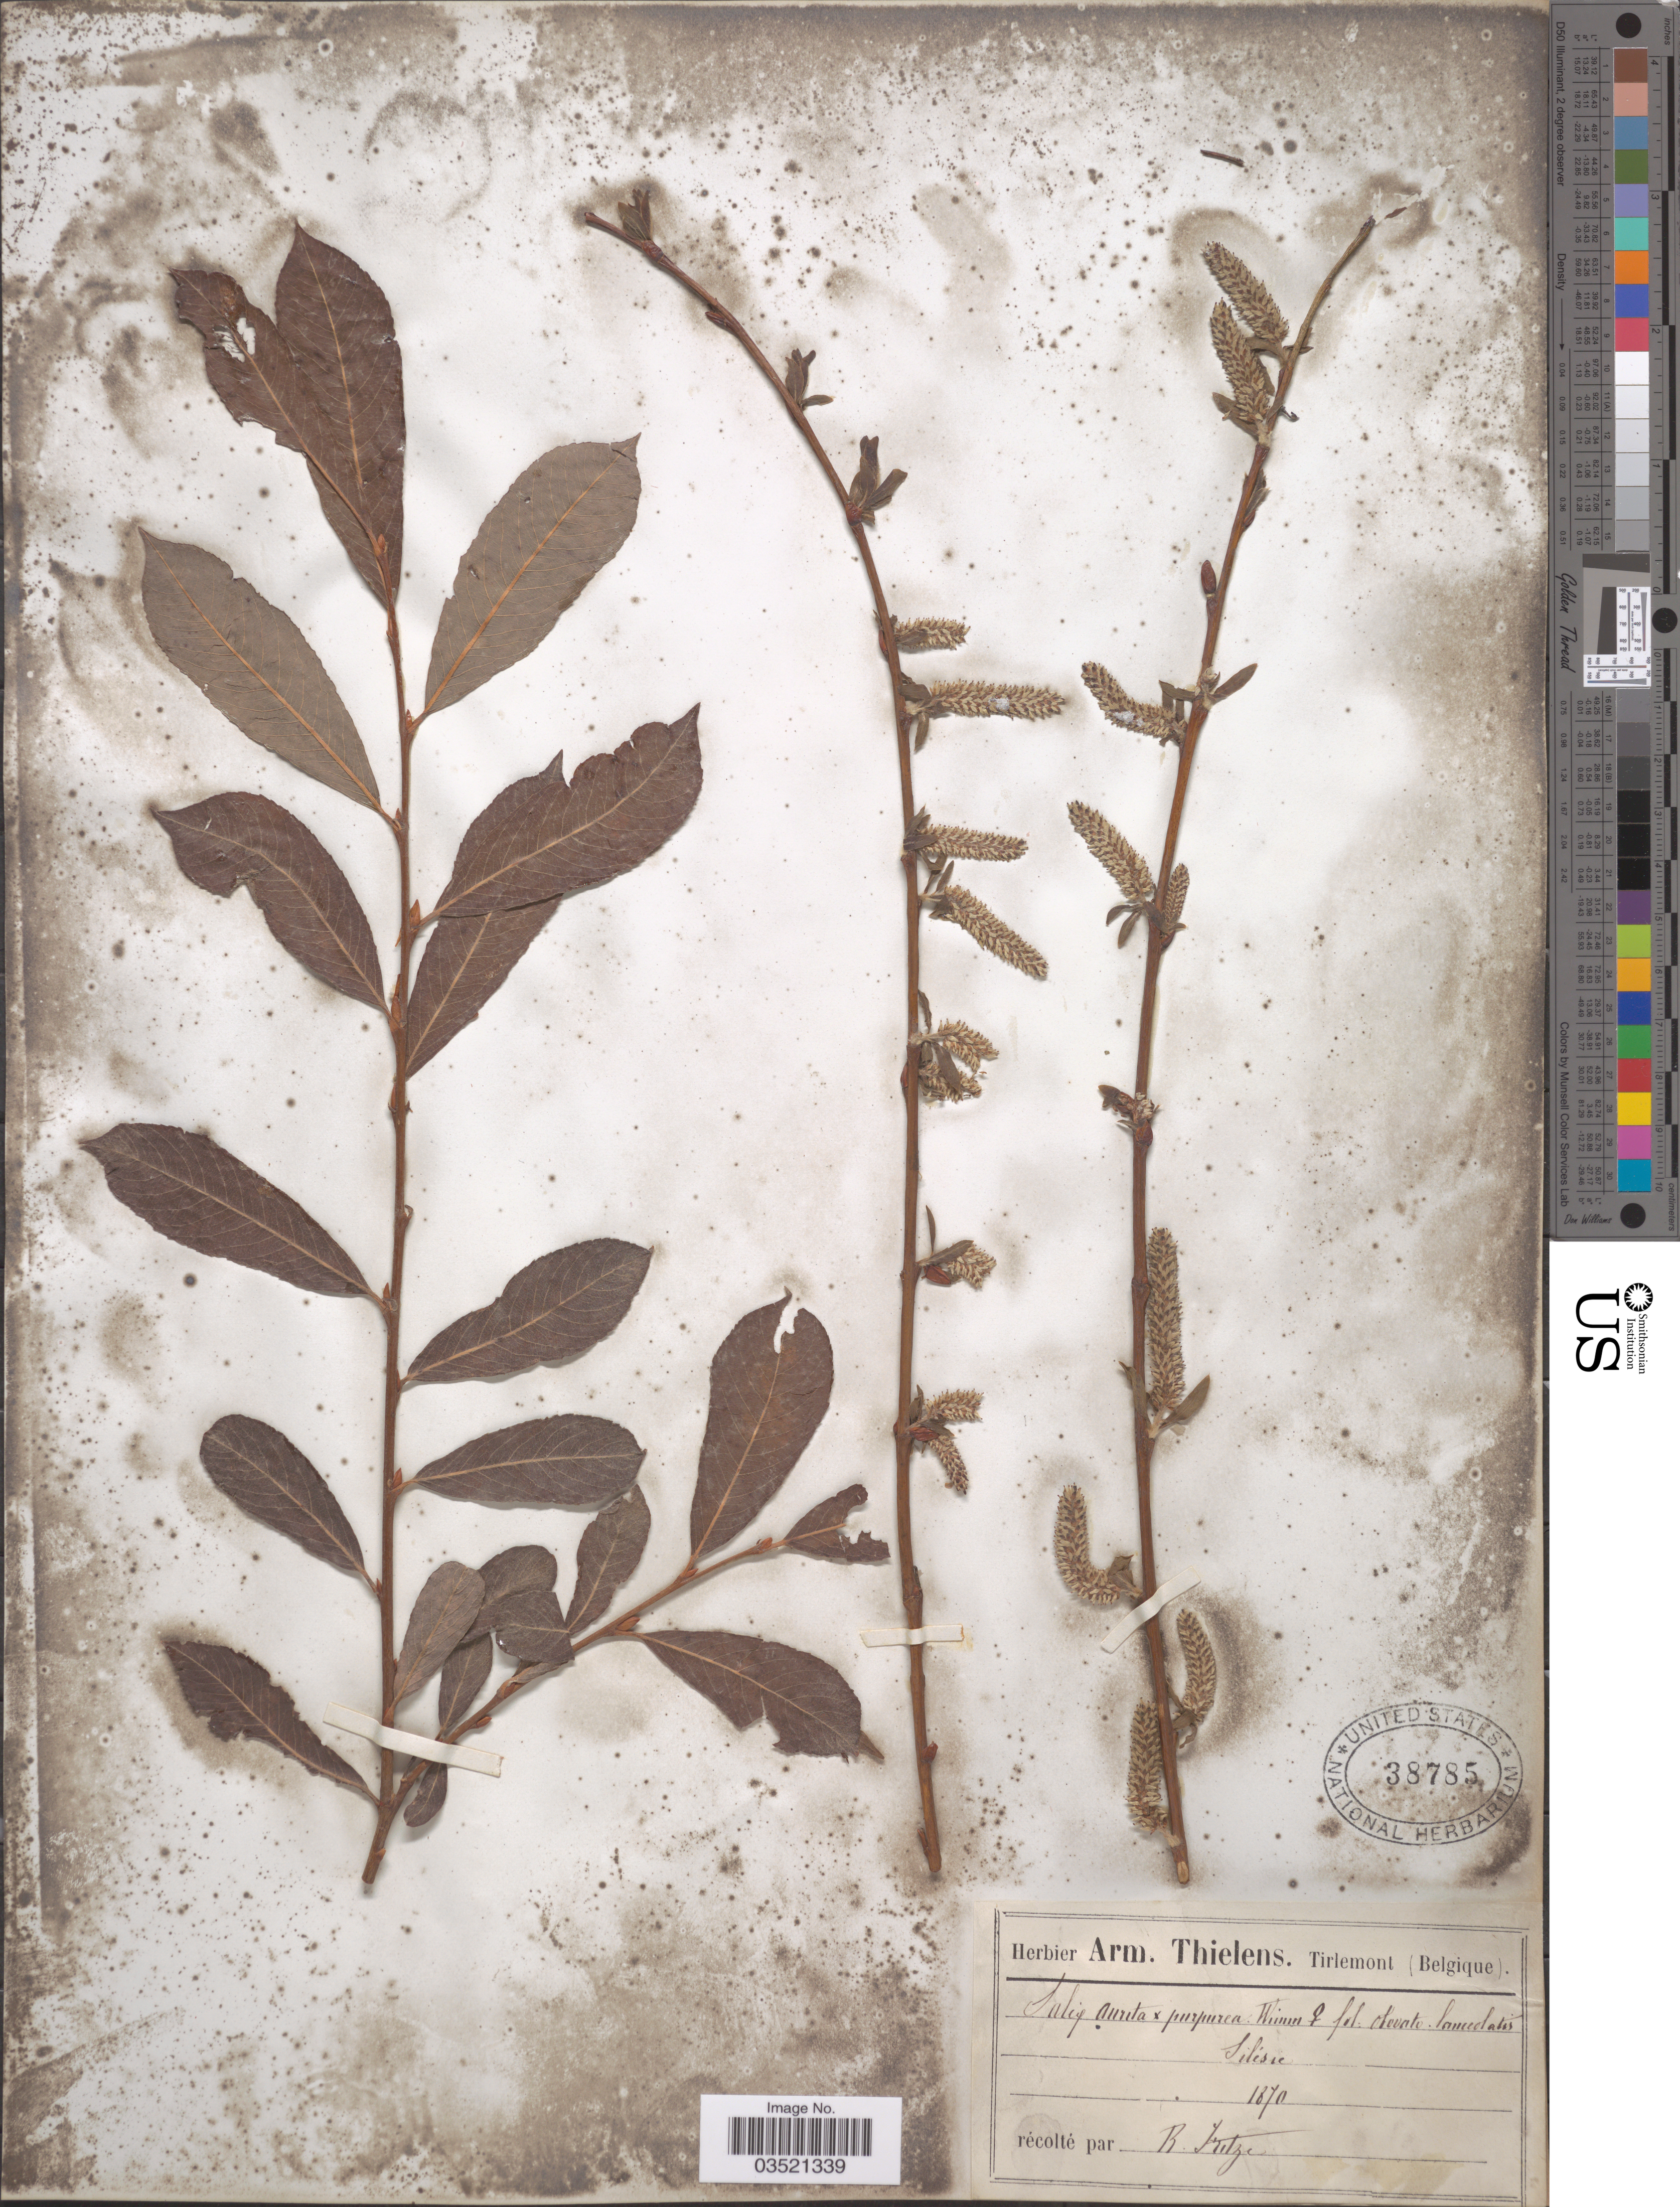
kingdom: Plantae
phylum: Tracheophyta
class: Magnoliopsida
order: Malpighiales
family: Salicaceae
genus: Salix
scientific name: Salix aurita x S. purpurea L.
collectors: R. Fritze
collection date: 1870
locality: Silésie.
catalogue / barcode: US 38785